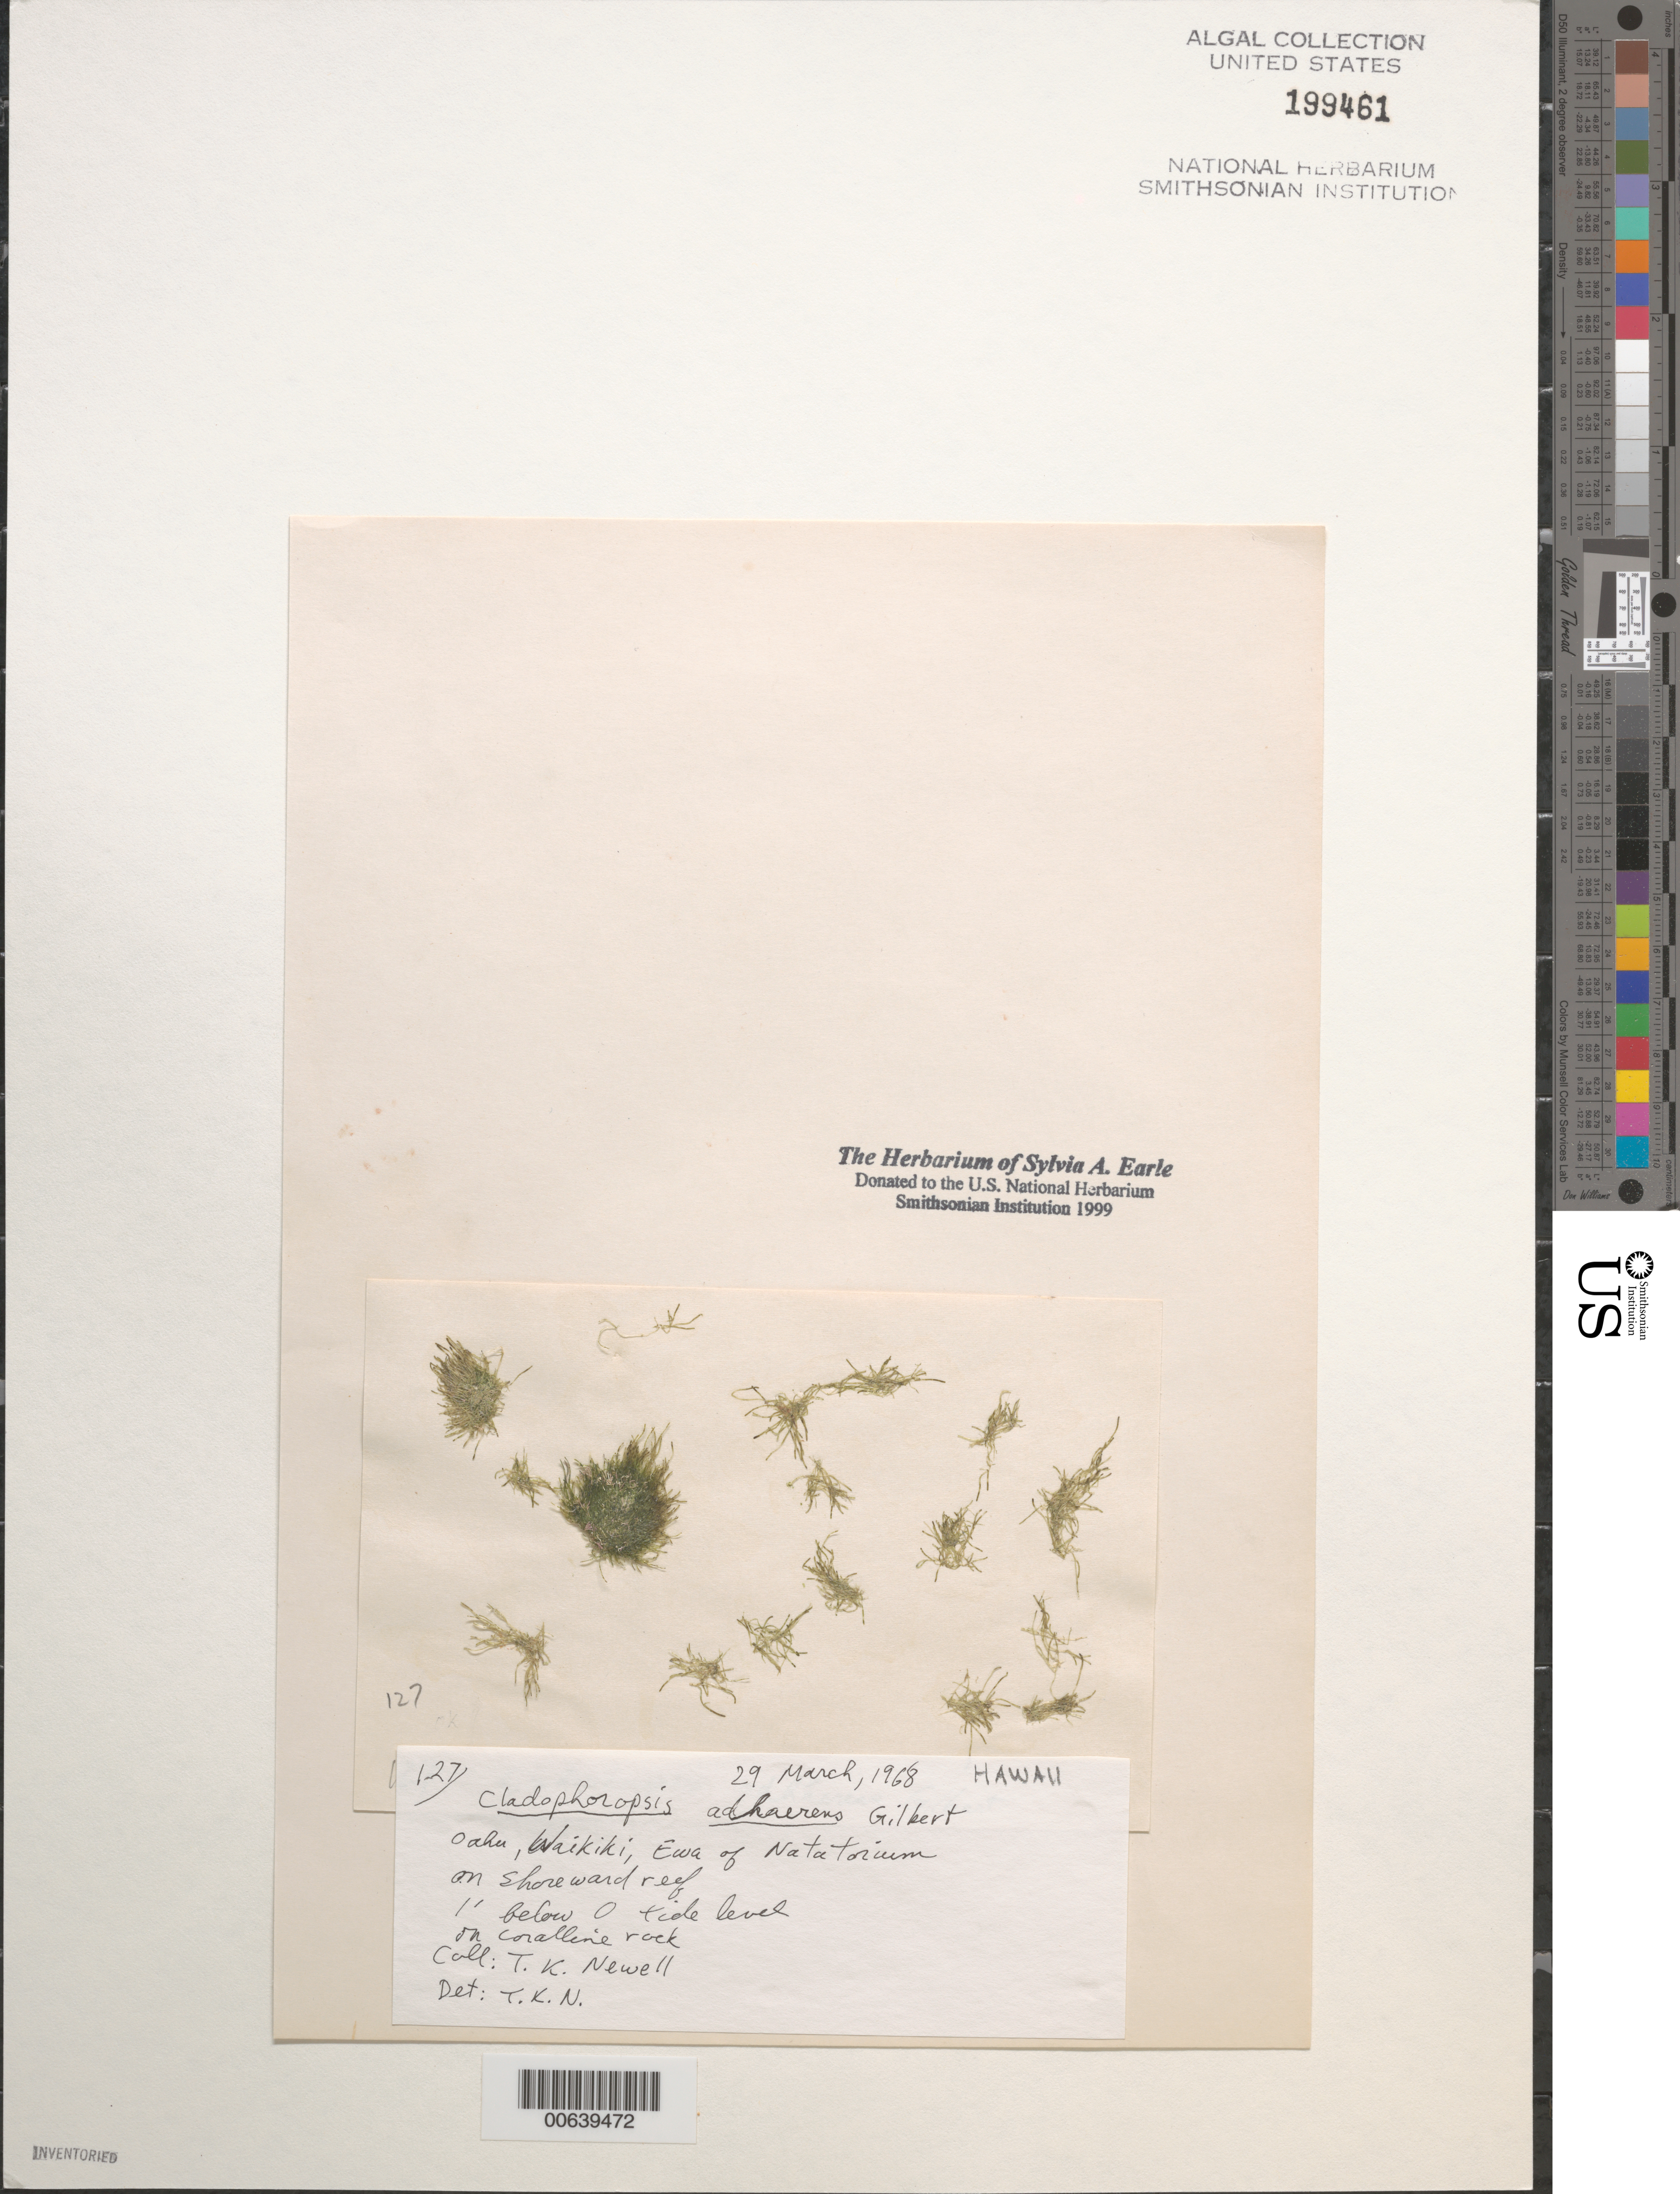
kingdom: Plantae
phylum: Chlorophyta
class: Ulvophyceae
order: Siphonocladales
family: Boodleaceae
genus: Cladophoropsis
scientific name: Cladophoropsis phamhoanghoii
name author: Molinari & Guiry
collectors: T. K. Newell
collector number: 127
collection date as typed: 29 Mar 1968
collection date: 1968-03-29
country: United States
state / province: Hawaii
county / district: Honolulu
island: Oahu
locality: Waikiki near or Ewa of Natatorium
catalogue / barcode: US 199461